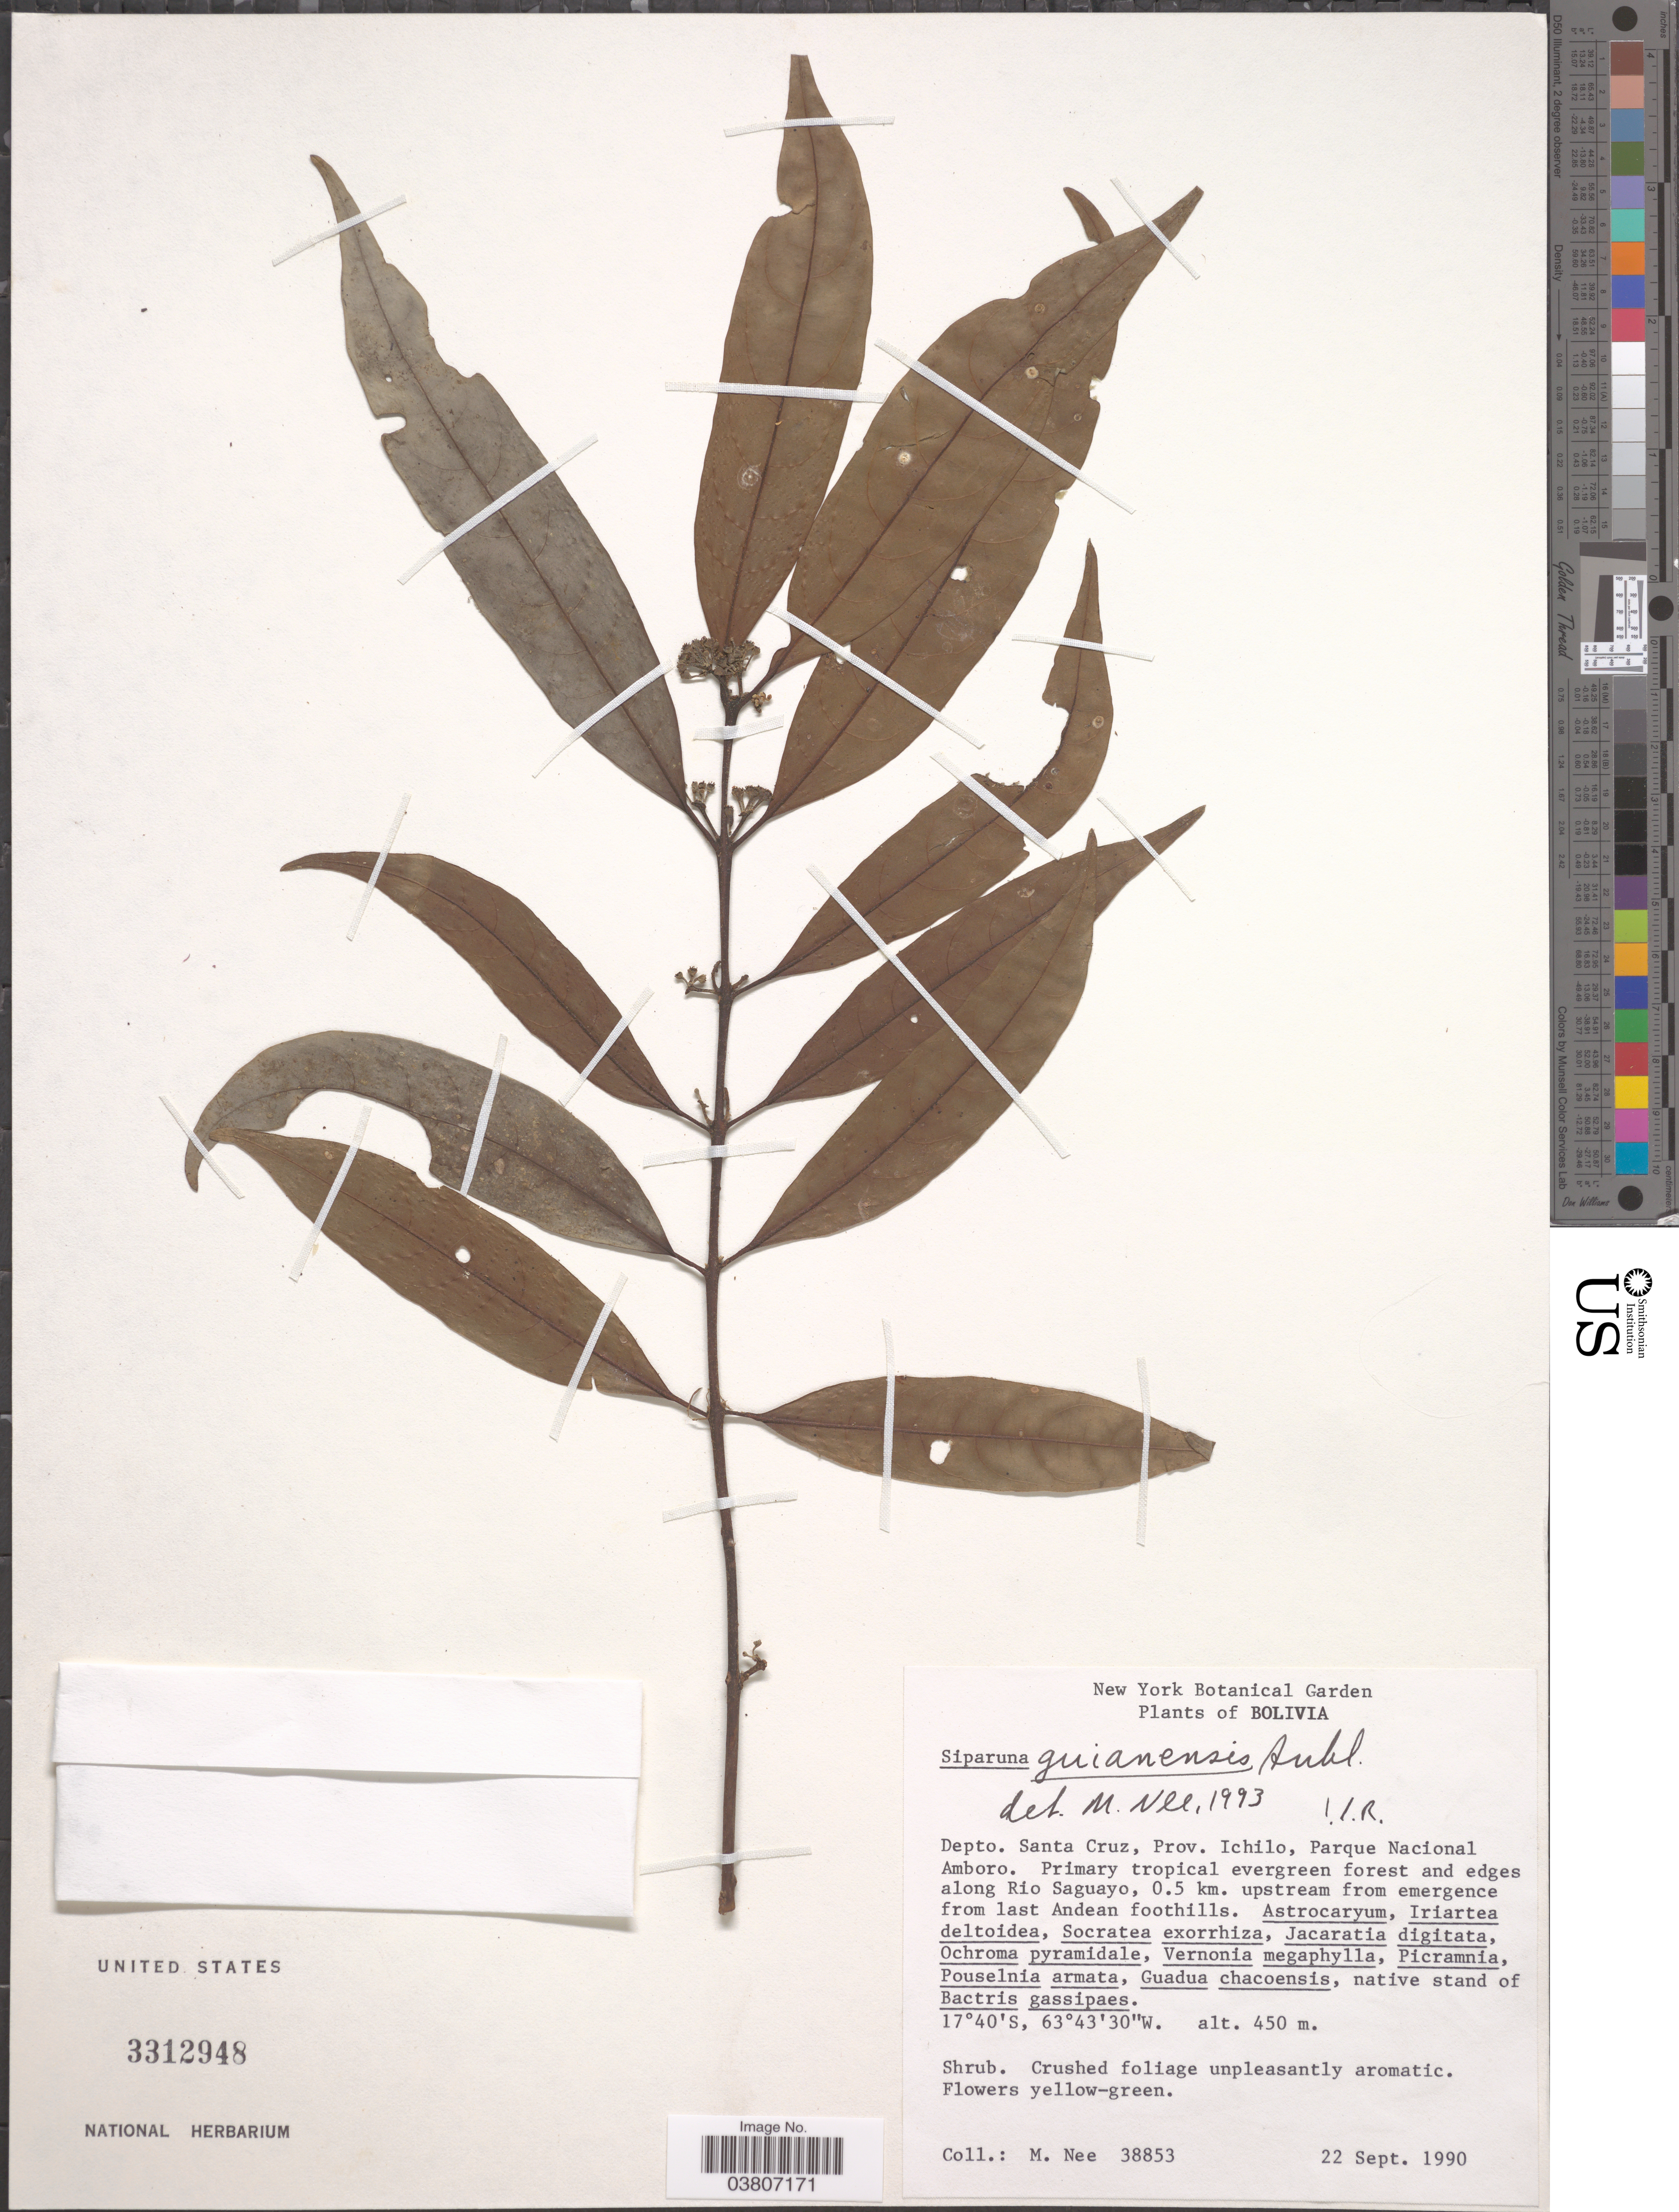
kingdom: Plantae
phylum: Tracheophyta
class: Magnoliopsida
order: Laurales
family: Siparunaceae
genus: Siparuna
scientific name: Siparuna guianensis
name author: Aubl.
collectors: M. Nee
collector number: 38853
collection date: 1990-09-22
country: Bolivia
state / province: Santa Cruz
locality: Depto. Santa Cruz, Prov. Ichilo, Parque Nacional Amboro. Primary tropical evergreen forest and edges along Rio Saguayo, 0.5 km. upstream from emergence from last Andean foothills.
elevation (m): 450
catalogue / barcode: US 3312948